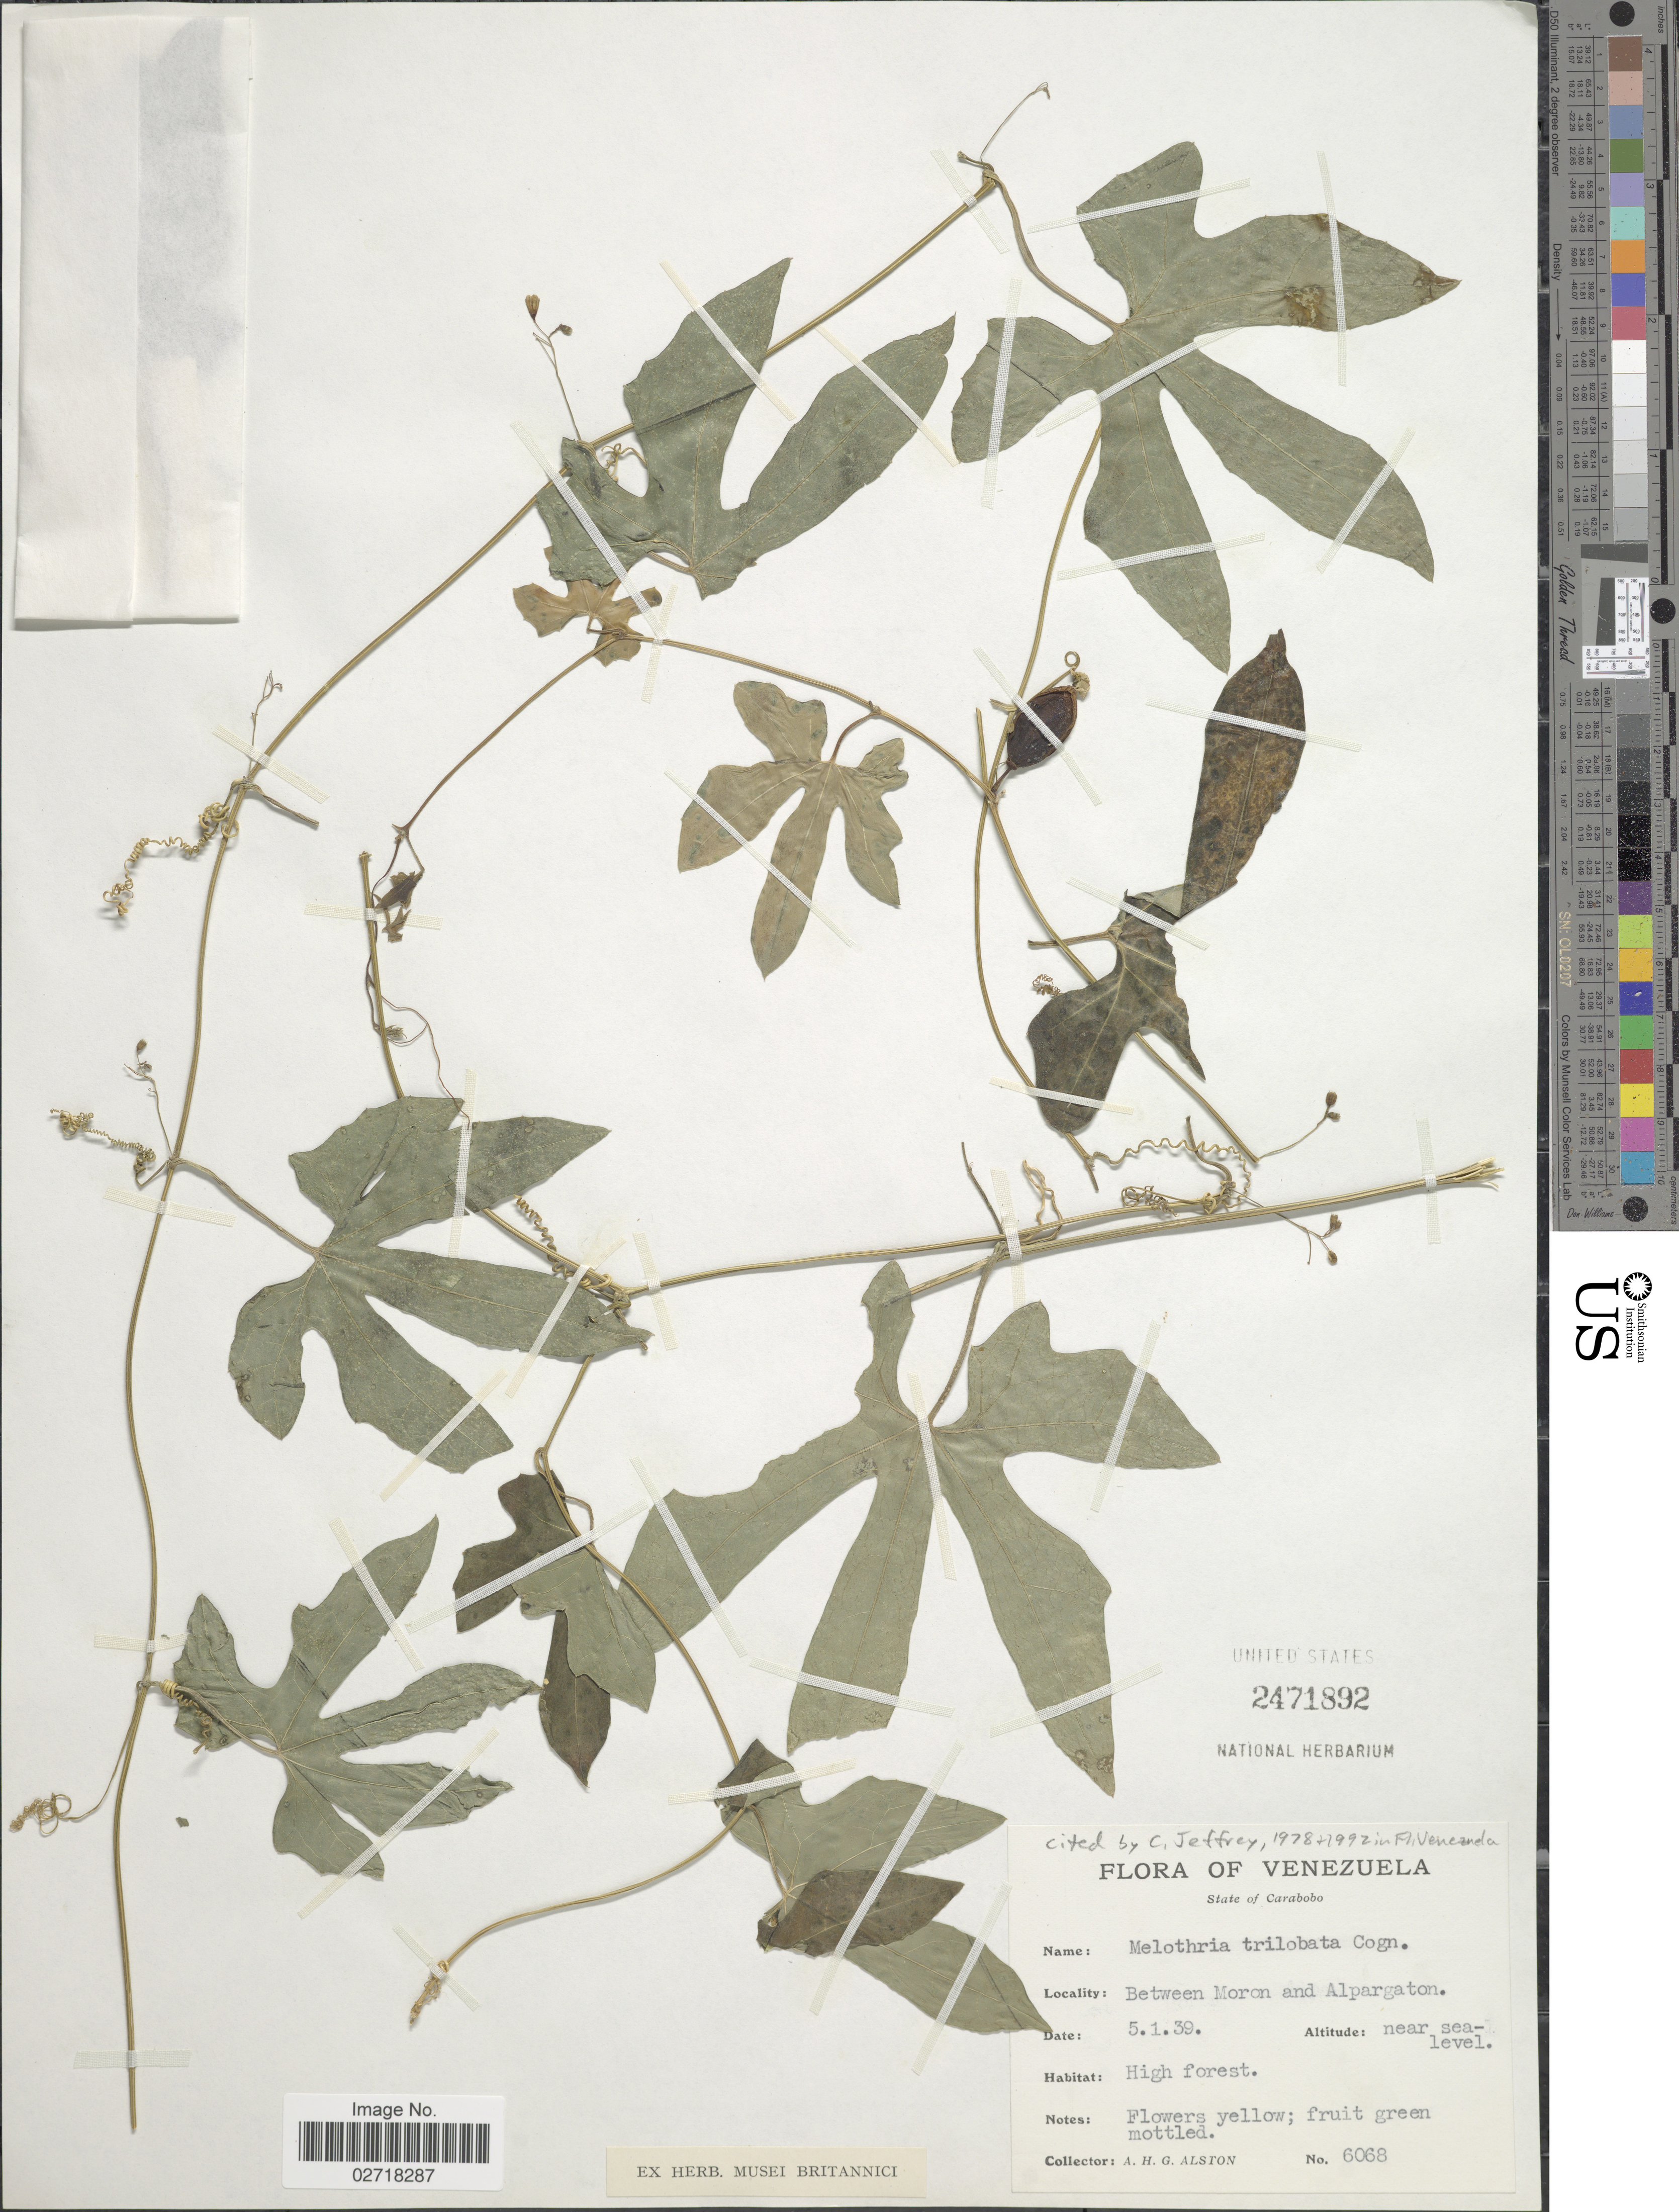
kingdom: Plantae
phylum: Tracheophyta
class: Magnoliopsida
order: Cucurbitales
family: Cucurbitaceae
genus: Melothria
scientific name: Melothria trilobata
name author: Cogn.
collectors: A. H. Alston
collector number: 6068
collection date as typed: Transcribed d/m/y: 5/1/39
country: Venezuela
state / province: Carabobo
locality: Between Moron and Alpargaton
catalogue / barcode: US 2471892